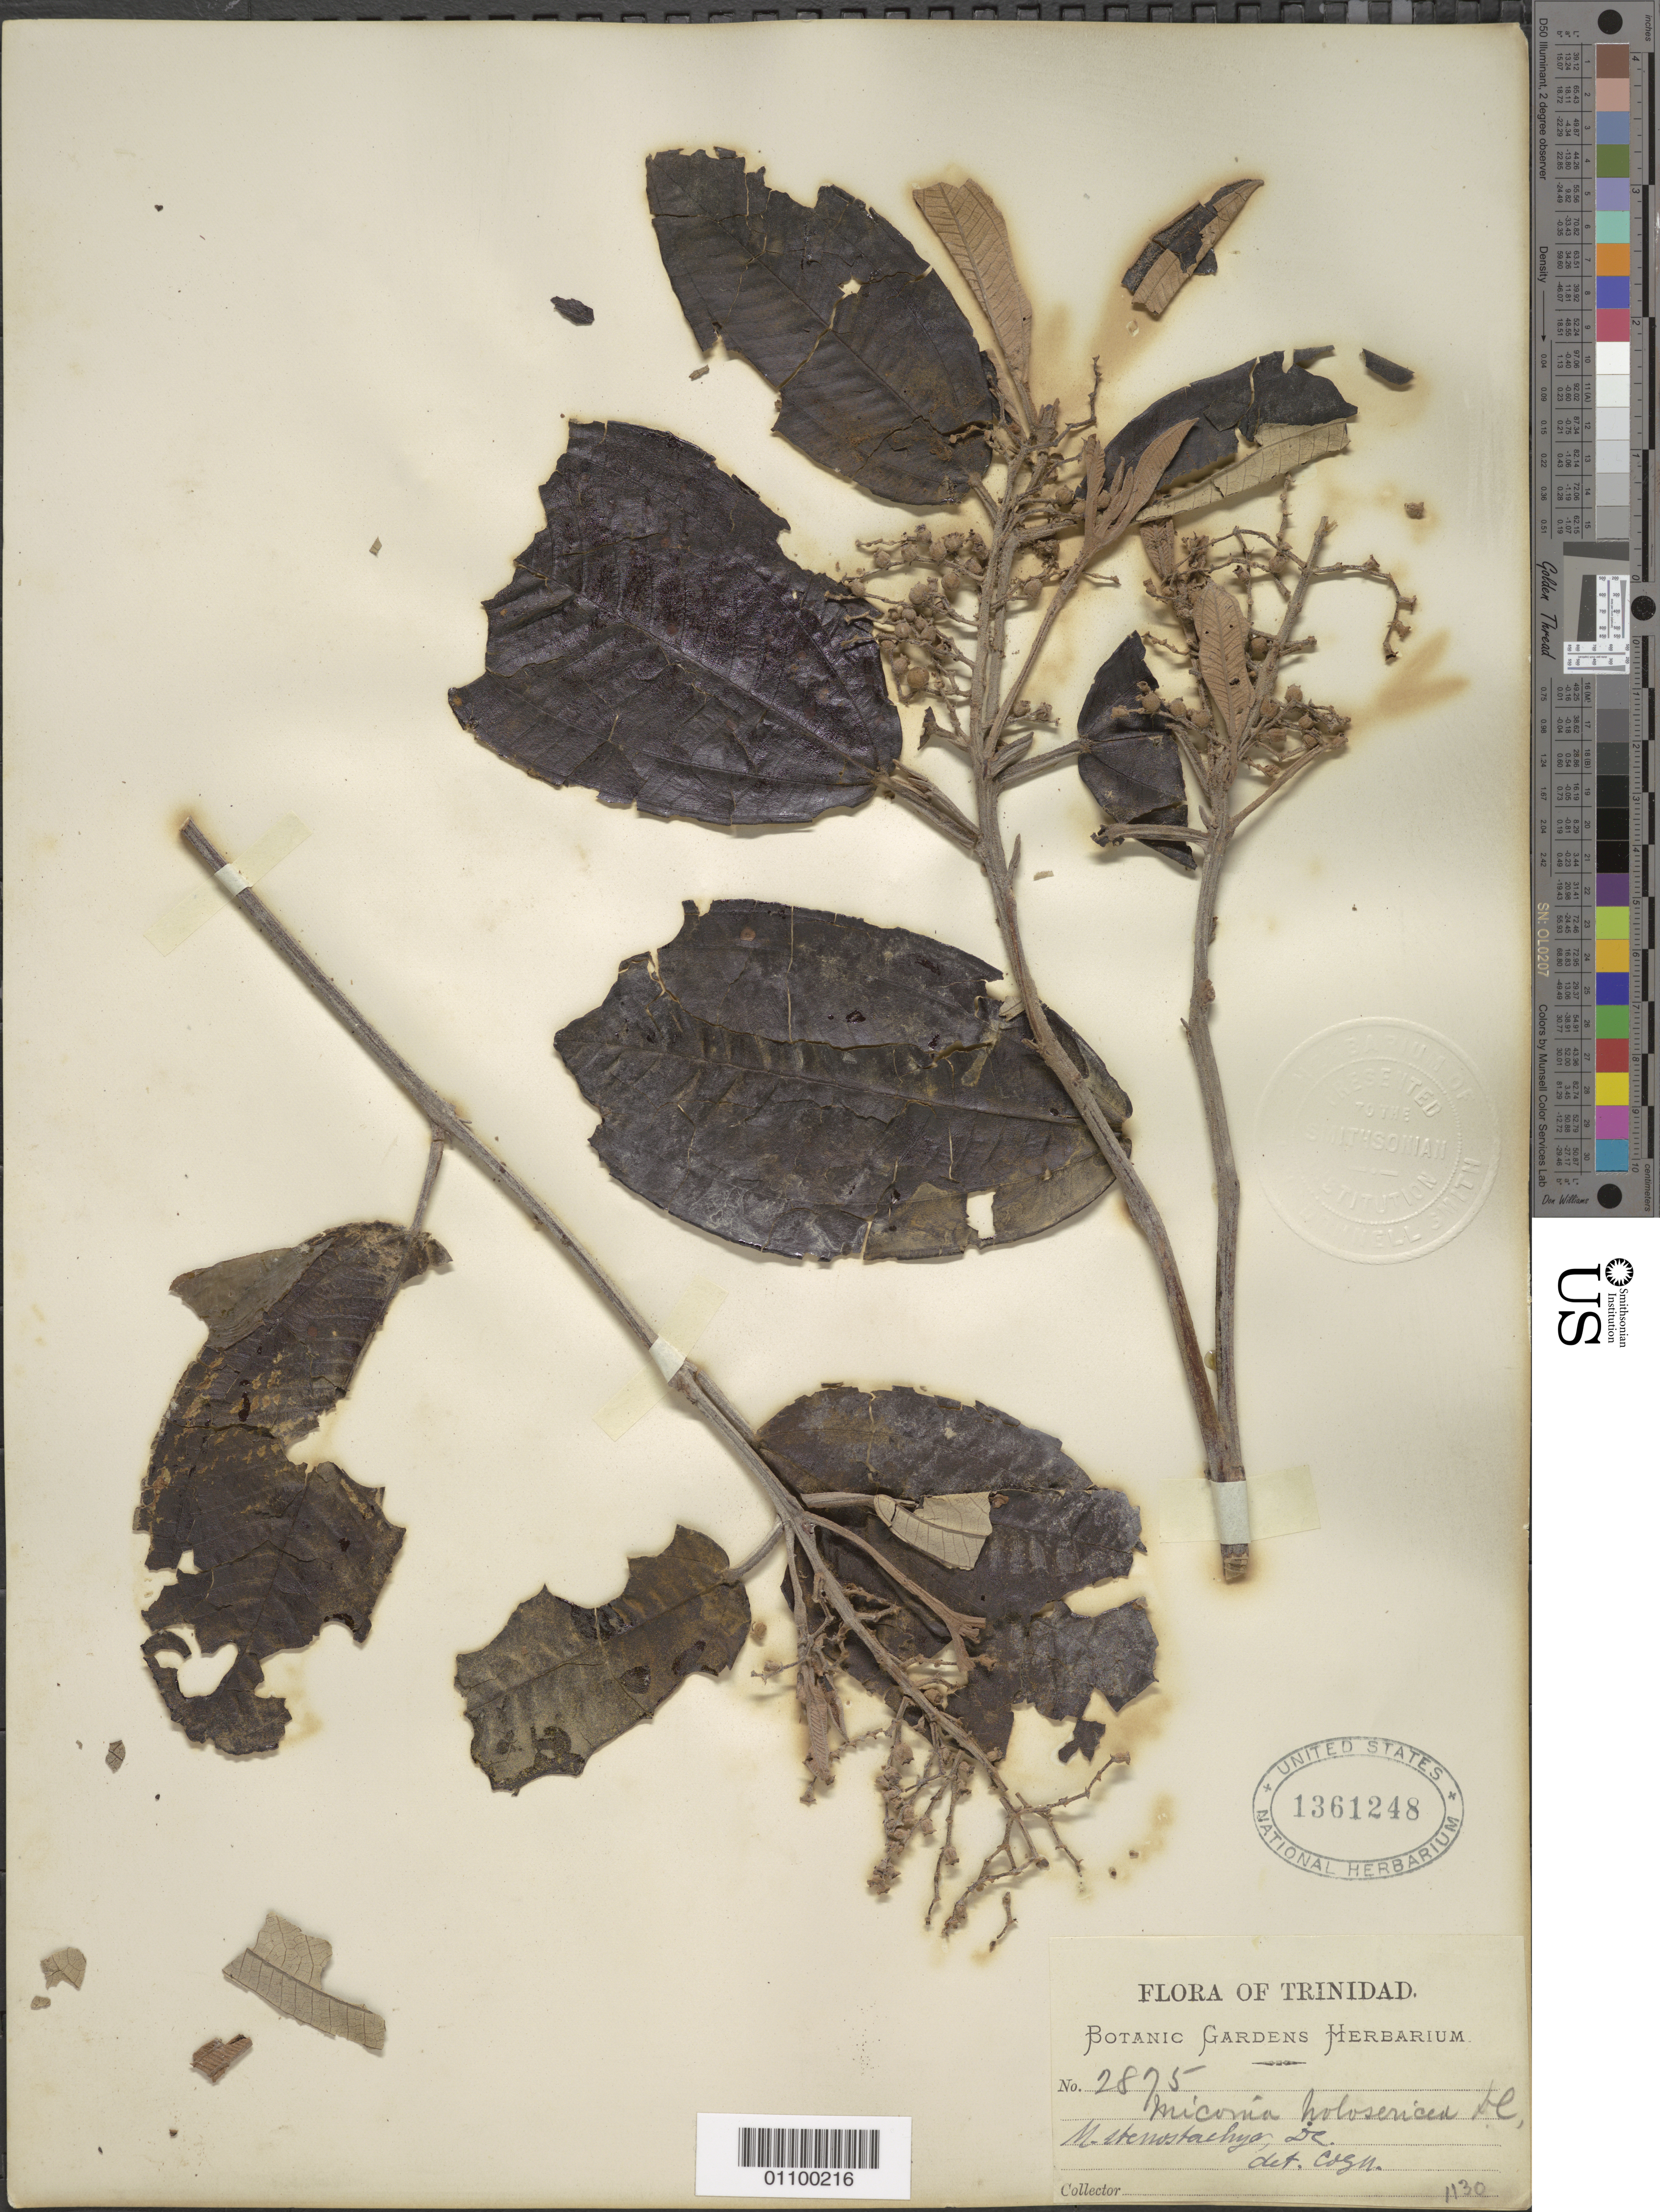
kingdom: Plantae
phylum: Tracheophyta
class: Magnoliopsida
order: Myrtales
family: Melastomataceae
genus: Miconia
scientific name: Miconia stenostachya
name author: DC.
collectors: Botanic Gardens Herbarium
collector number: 2895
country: Trinidad and Tobago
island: Trinidad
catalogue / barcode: US 1361248